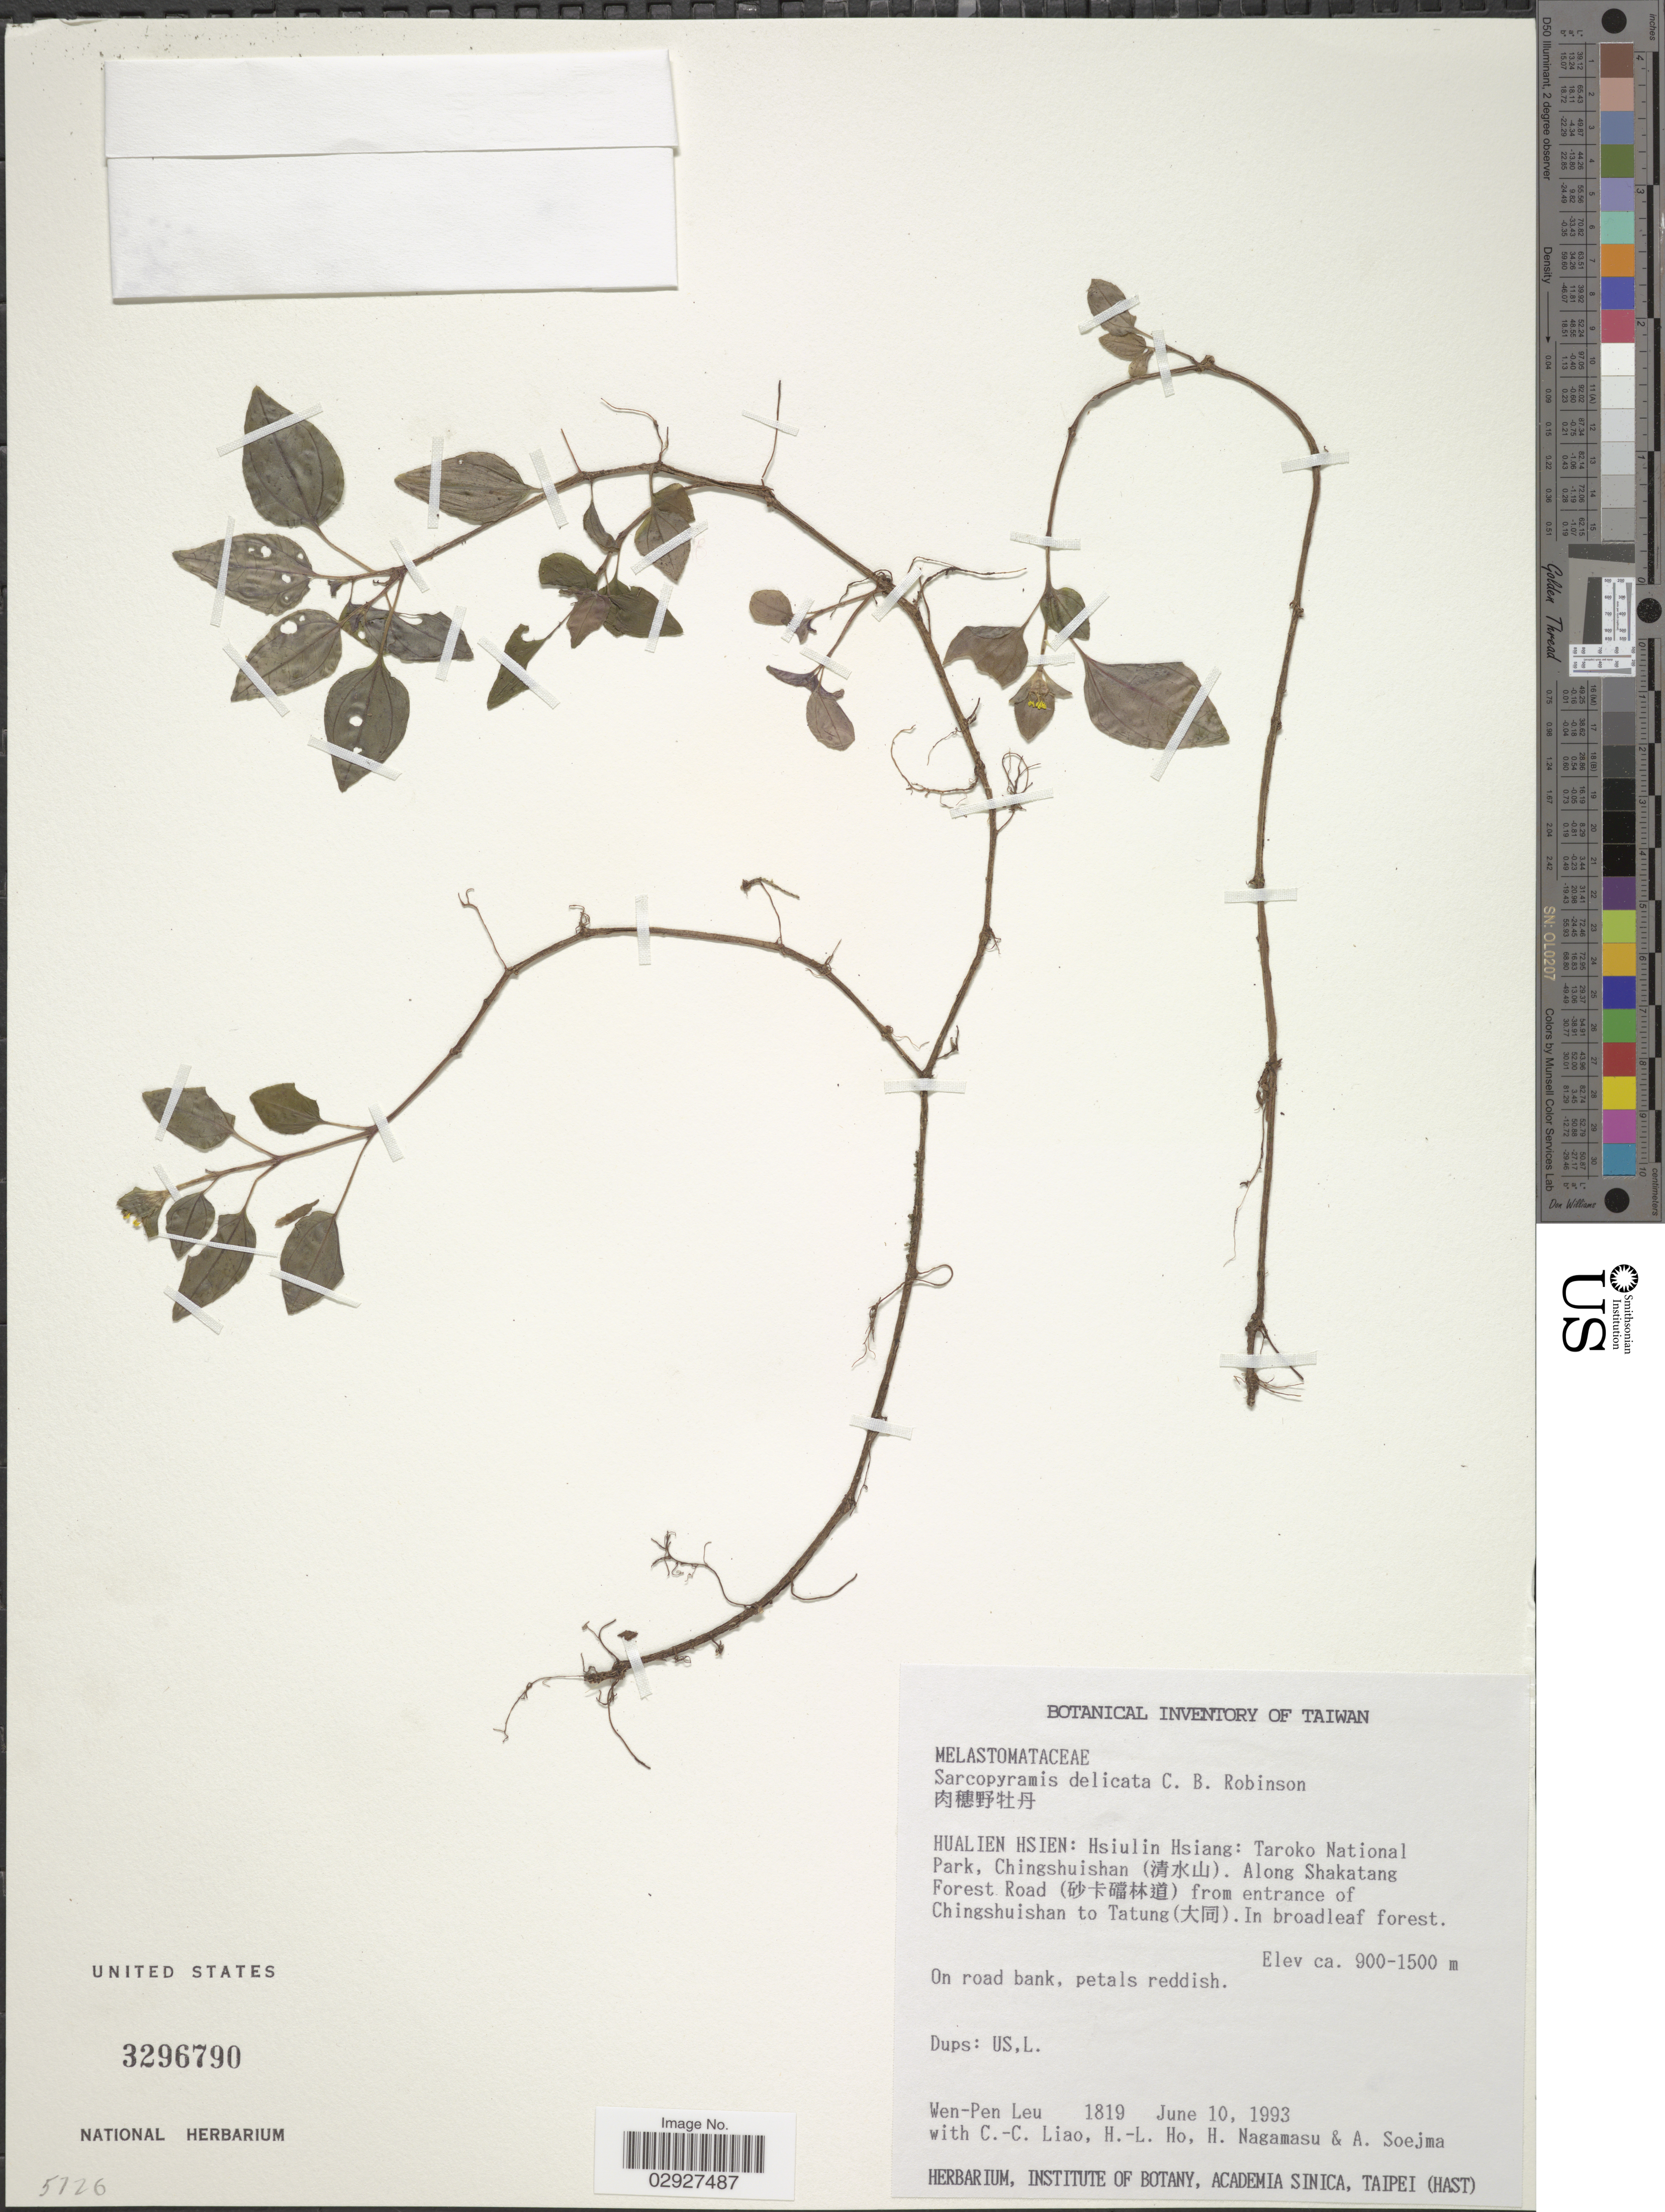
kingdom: Plantae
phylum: Tracheophyta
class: Magnoliopsida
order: Myrtales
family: Melastomataceae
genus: Sarcopyramis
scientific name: Sarcopyramis bodinieri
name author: H. Lév. & Vaniot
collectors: W. Leu, C. Liao, H. Ho, H. Nagamasu & A. Soejma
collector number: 1819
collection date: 1993-06-10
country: Taiwan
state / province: Hualien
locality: Hualien Hsien: Hsiulin Hsiang: Taroko National Park, Chingshuishan. Along Shakatang Forest Road from entrance of Chingshuishan to Tatung.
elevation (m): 900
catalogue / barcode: US 3296790